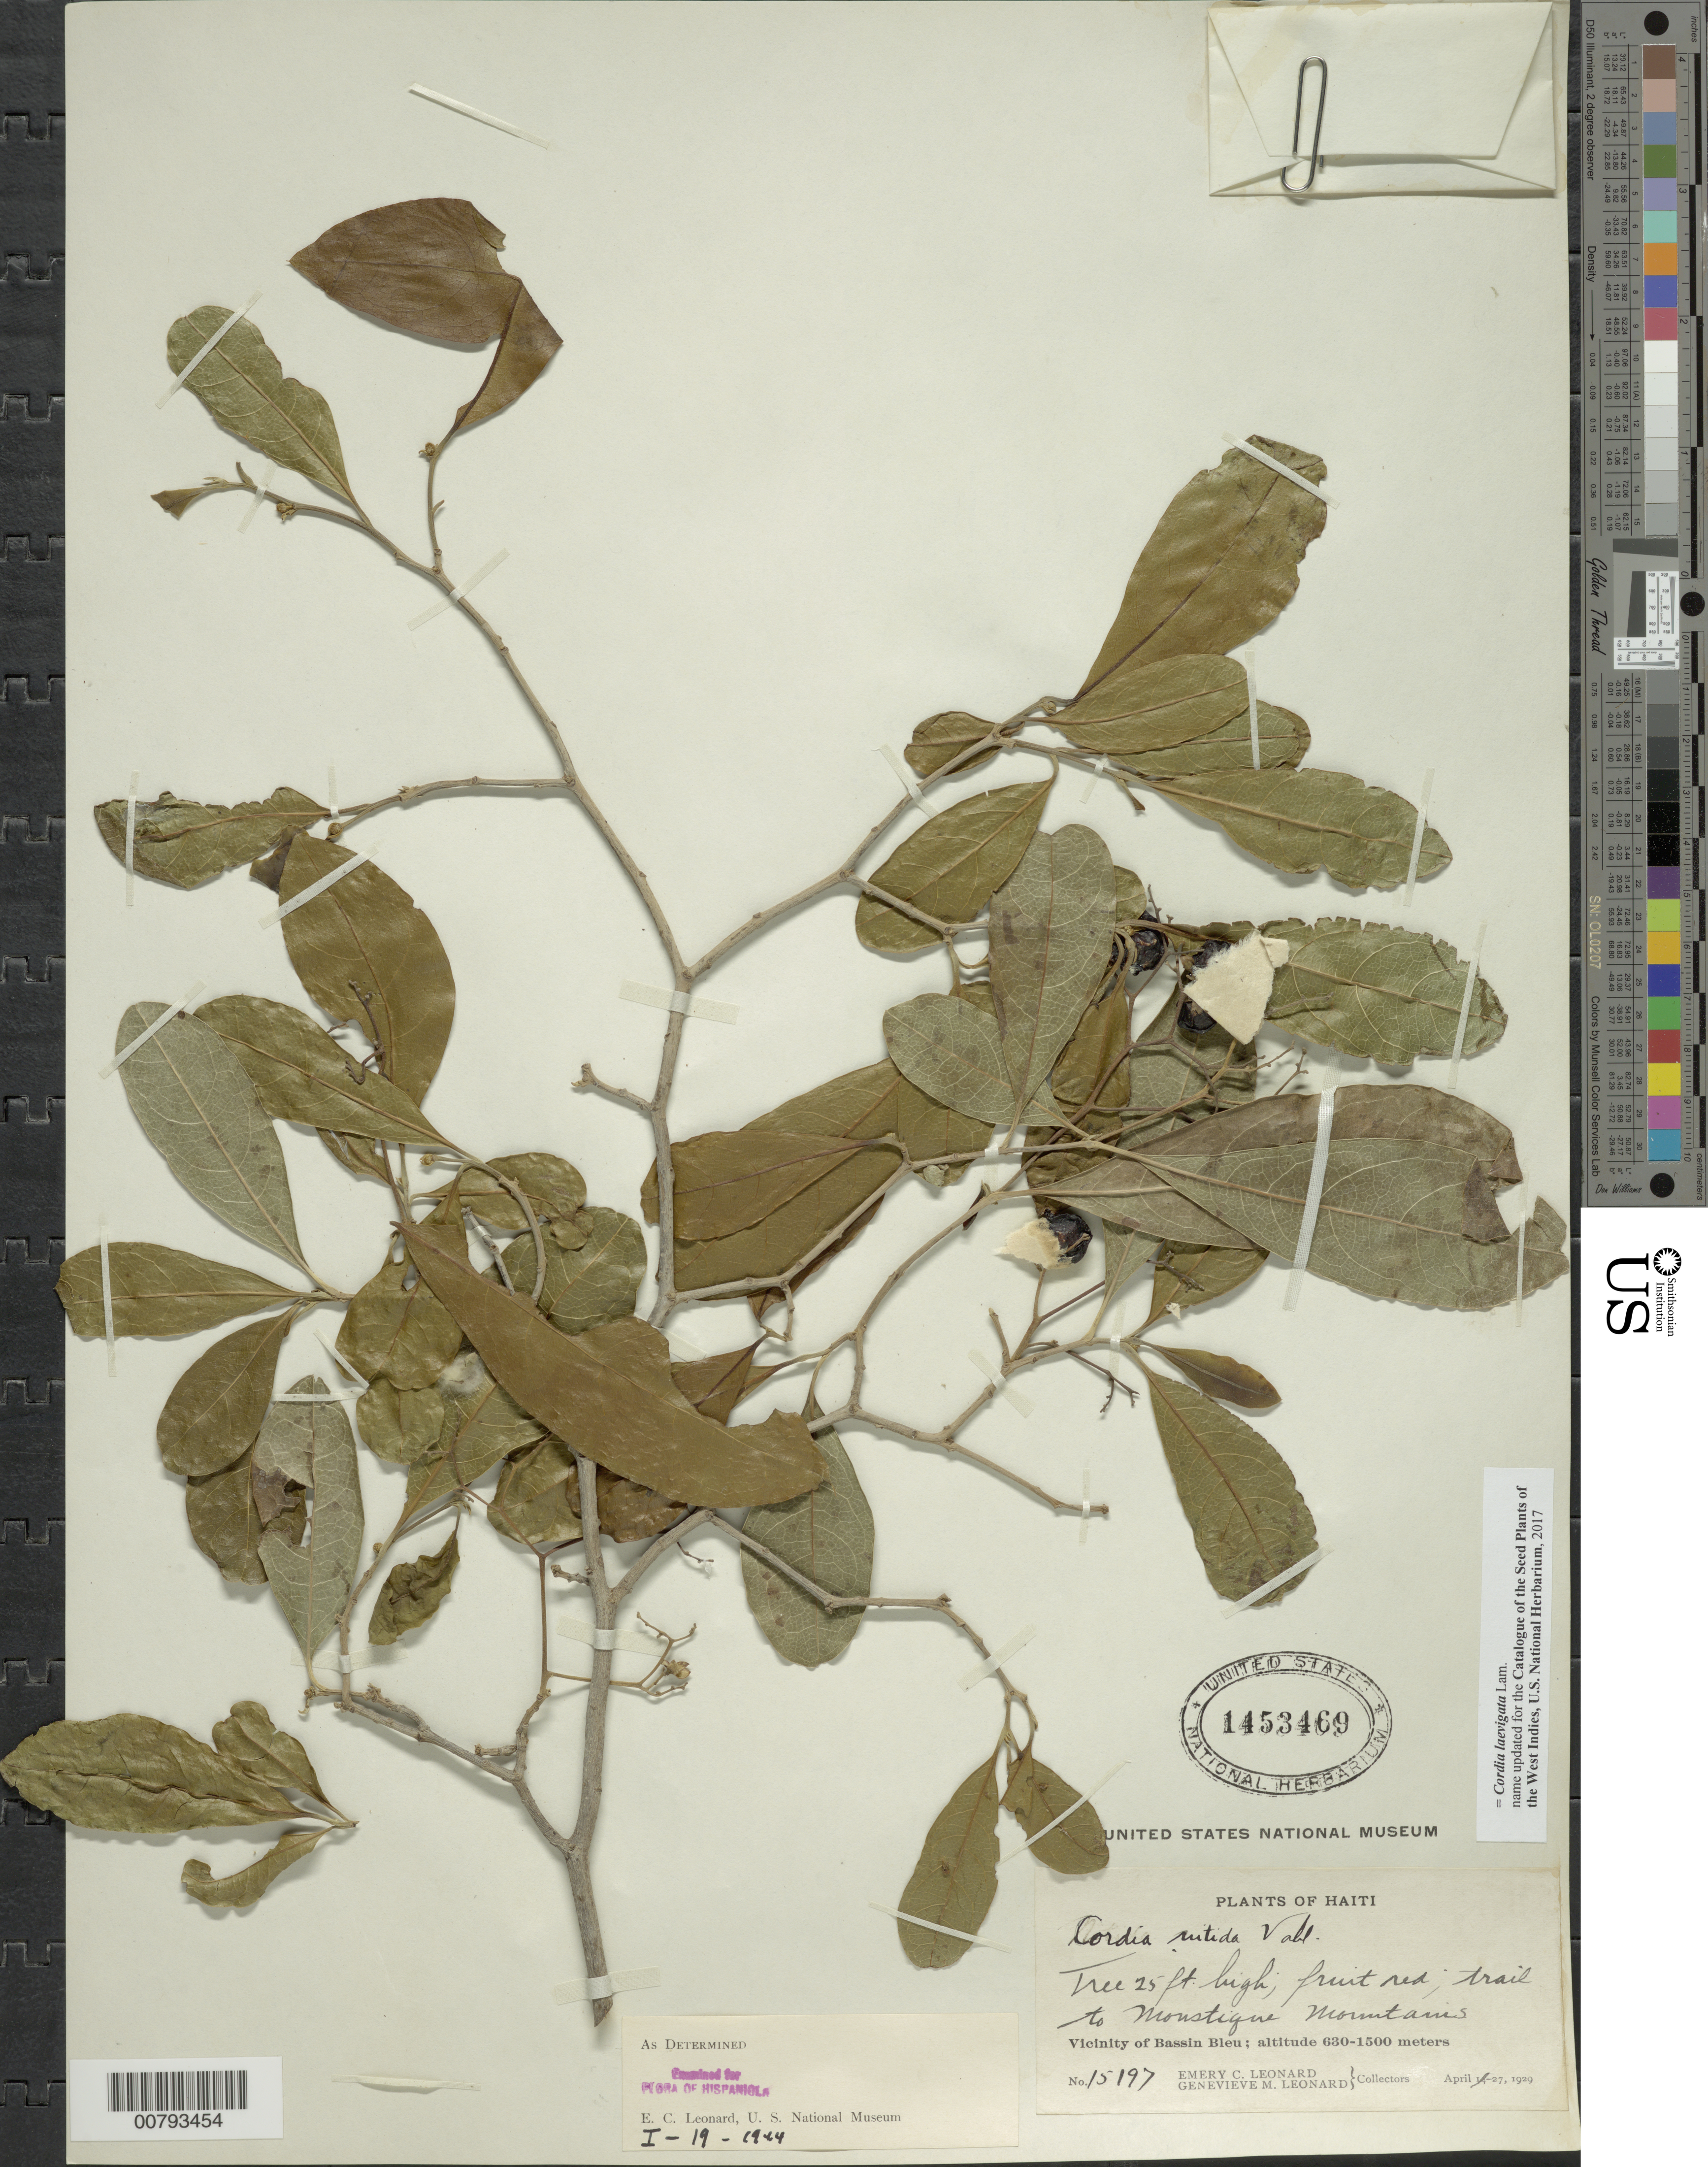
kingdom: Plantae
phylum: Tracheophyta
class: Magnoliopsida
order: Boraginales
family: Cordiaceae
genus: Cordia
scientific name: Cordia laevigata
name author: Lam.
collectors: E. C. Leonard & G. M. Leonard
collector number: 15197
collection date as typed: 27 Apr 1929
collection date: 1929-04-27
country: Haiti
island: Hispaniola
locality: Vicinity of Bassin Bleu, trail to Moustique Mountains.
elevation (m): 630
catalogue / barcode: US 1453469